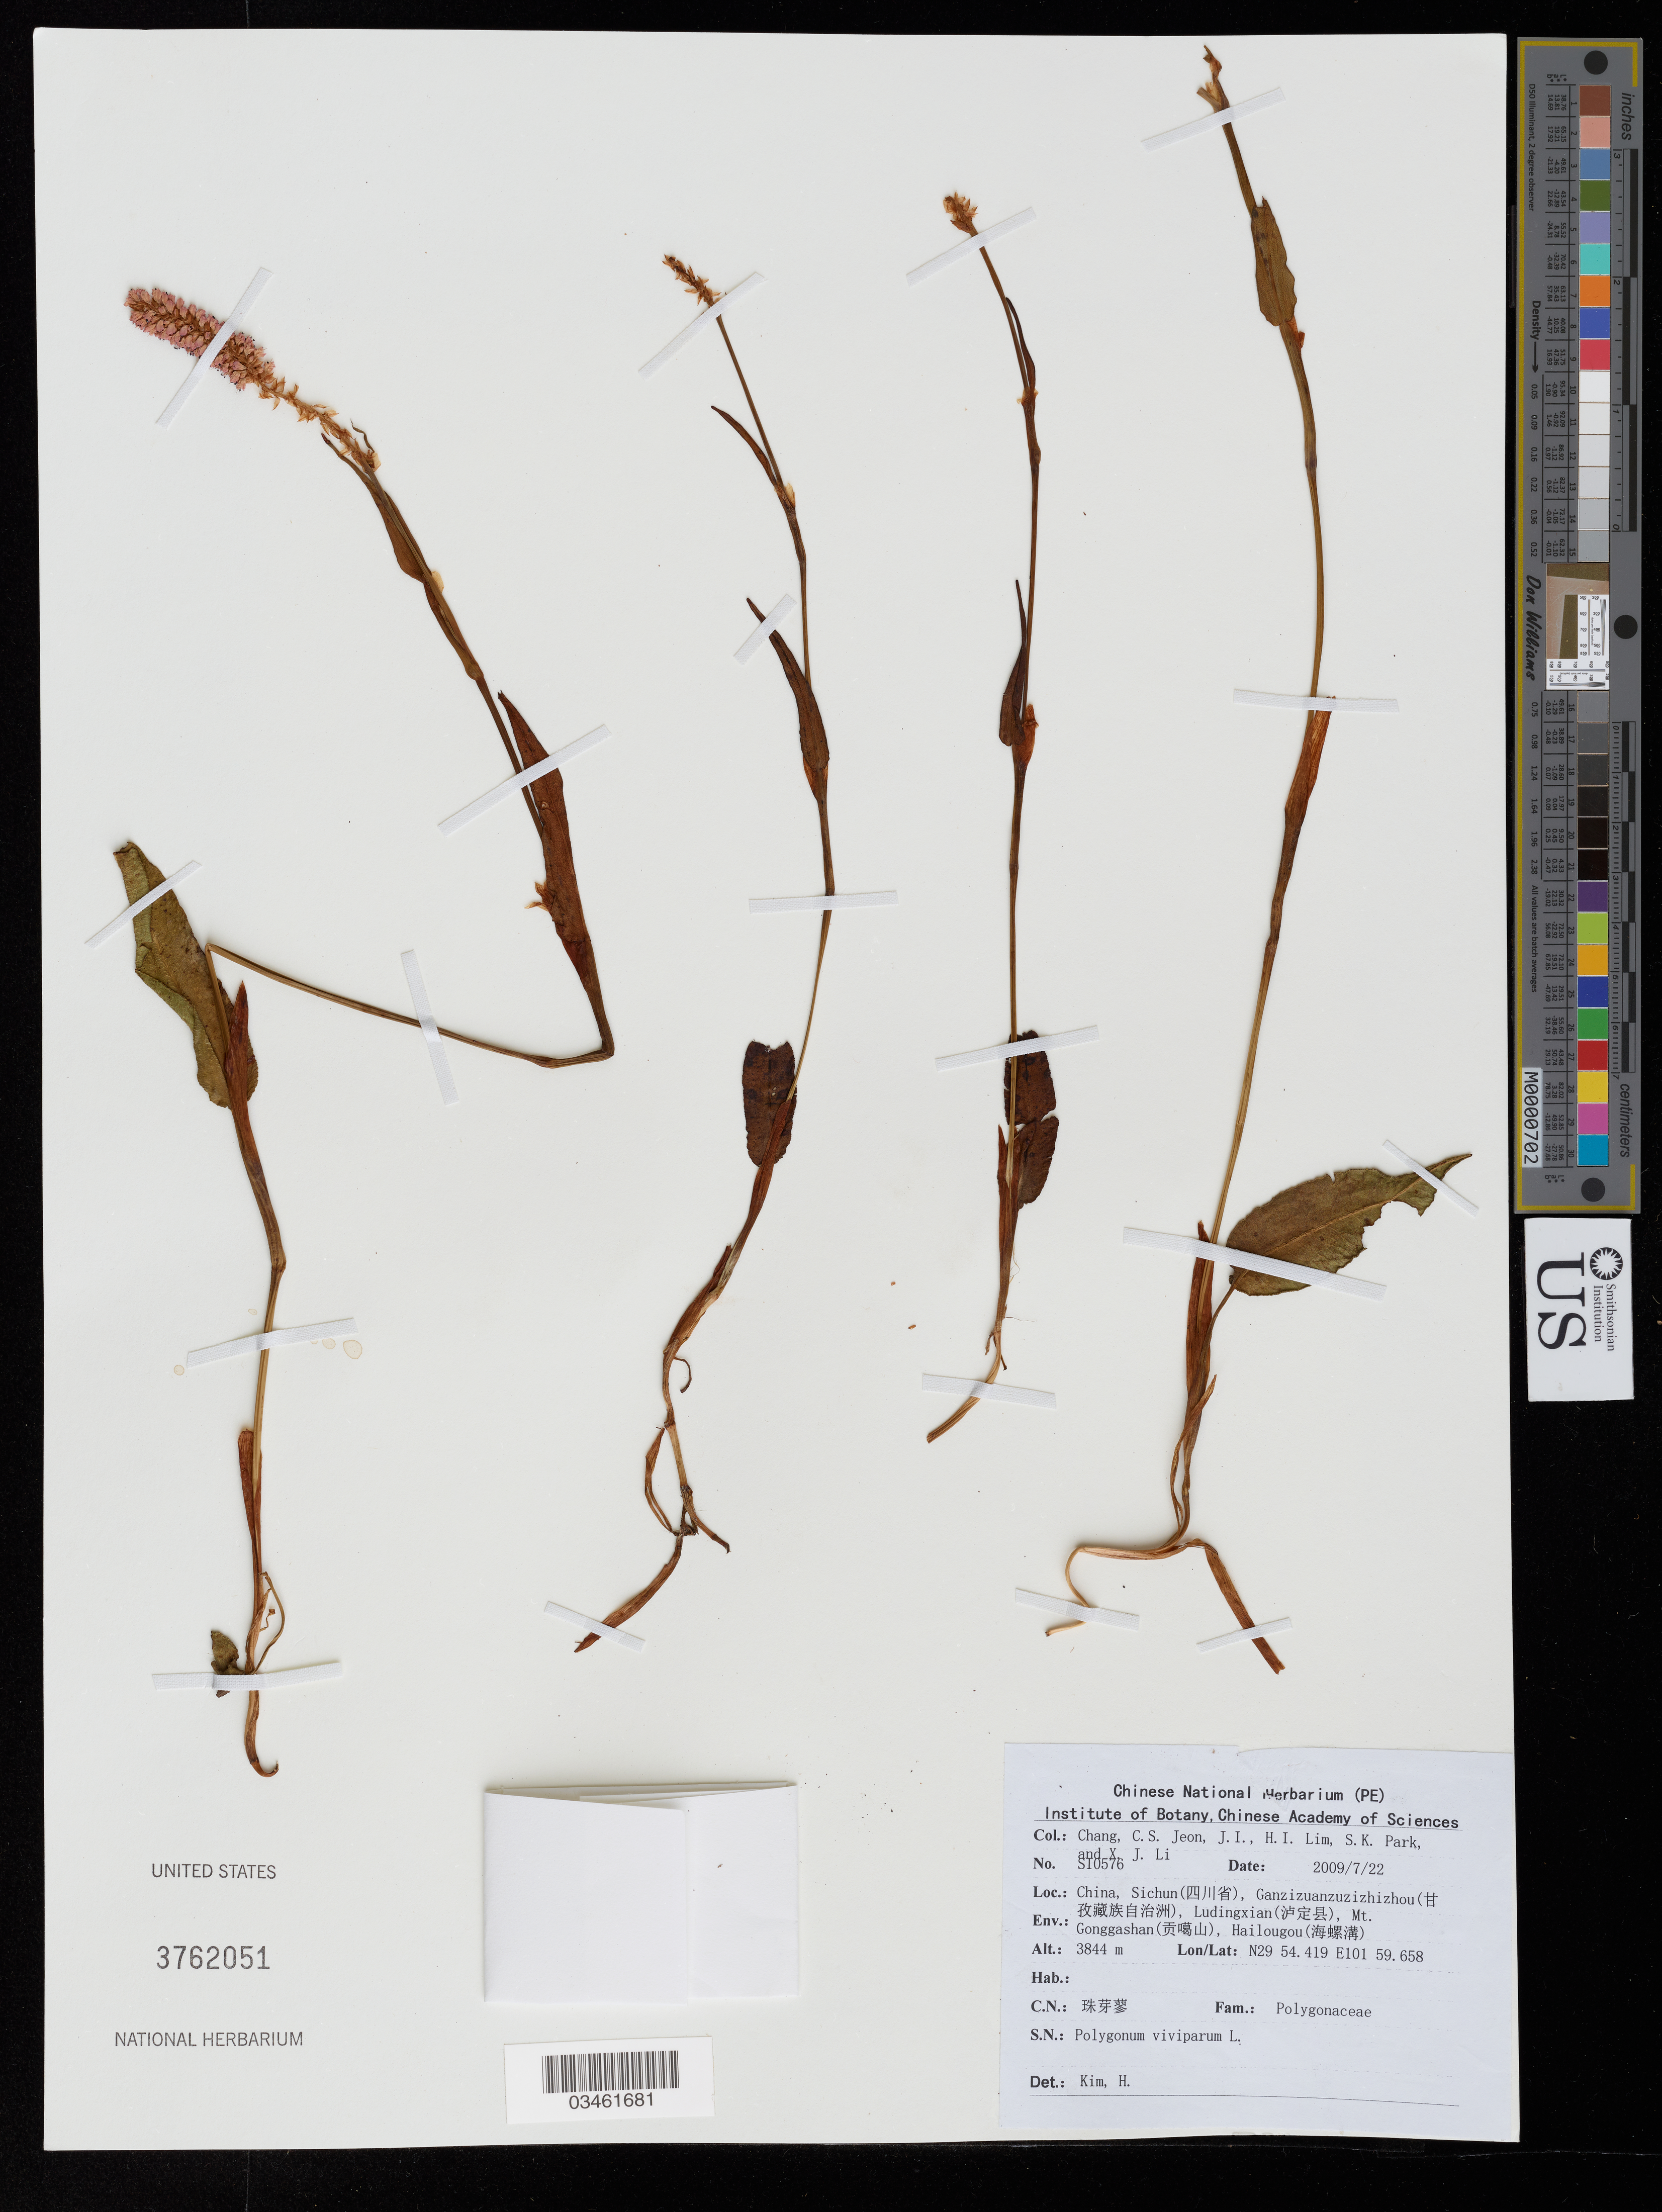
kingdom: Plantae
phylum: Tracheophyta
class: Magnoliopsida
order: Caryophyllales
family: Polygonaceae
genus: Bistorta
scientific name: Bistorta vivipara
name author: (L.) Delarbre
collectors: C. S. Chang, J. Jeon, H. Lim, S. Park & X. Li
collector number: S10576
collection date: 2009-07-22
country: China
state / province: Sichuan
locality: Sichun (X), Ganzizuanzuzizhizhou (X), Ludingxian (X), Mt. Gonggashan (X), Hailougou (X).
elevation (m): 3844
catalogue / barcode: US 3762051